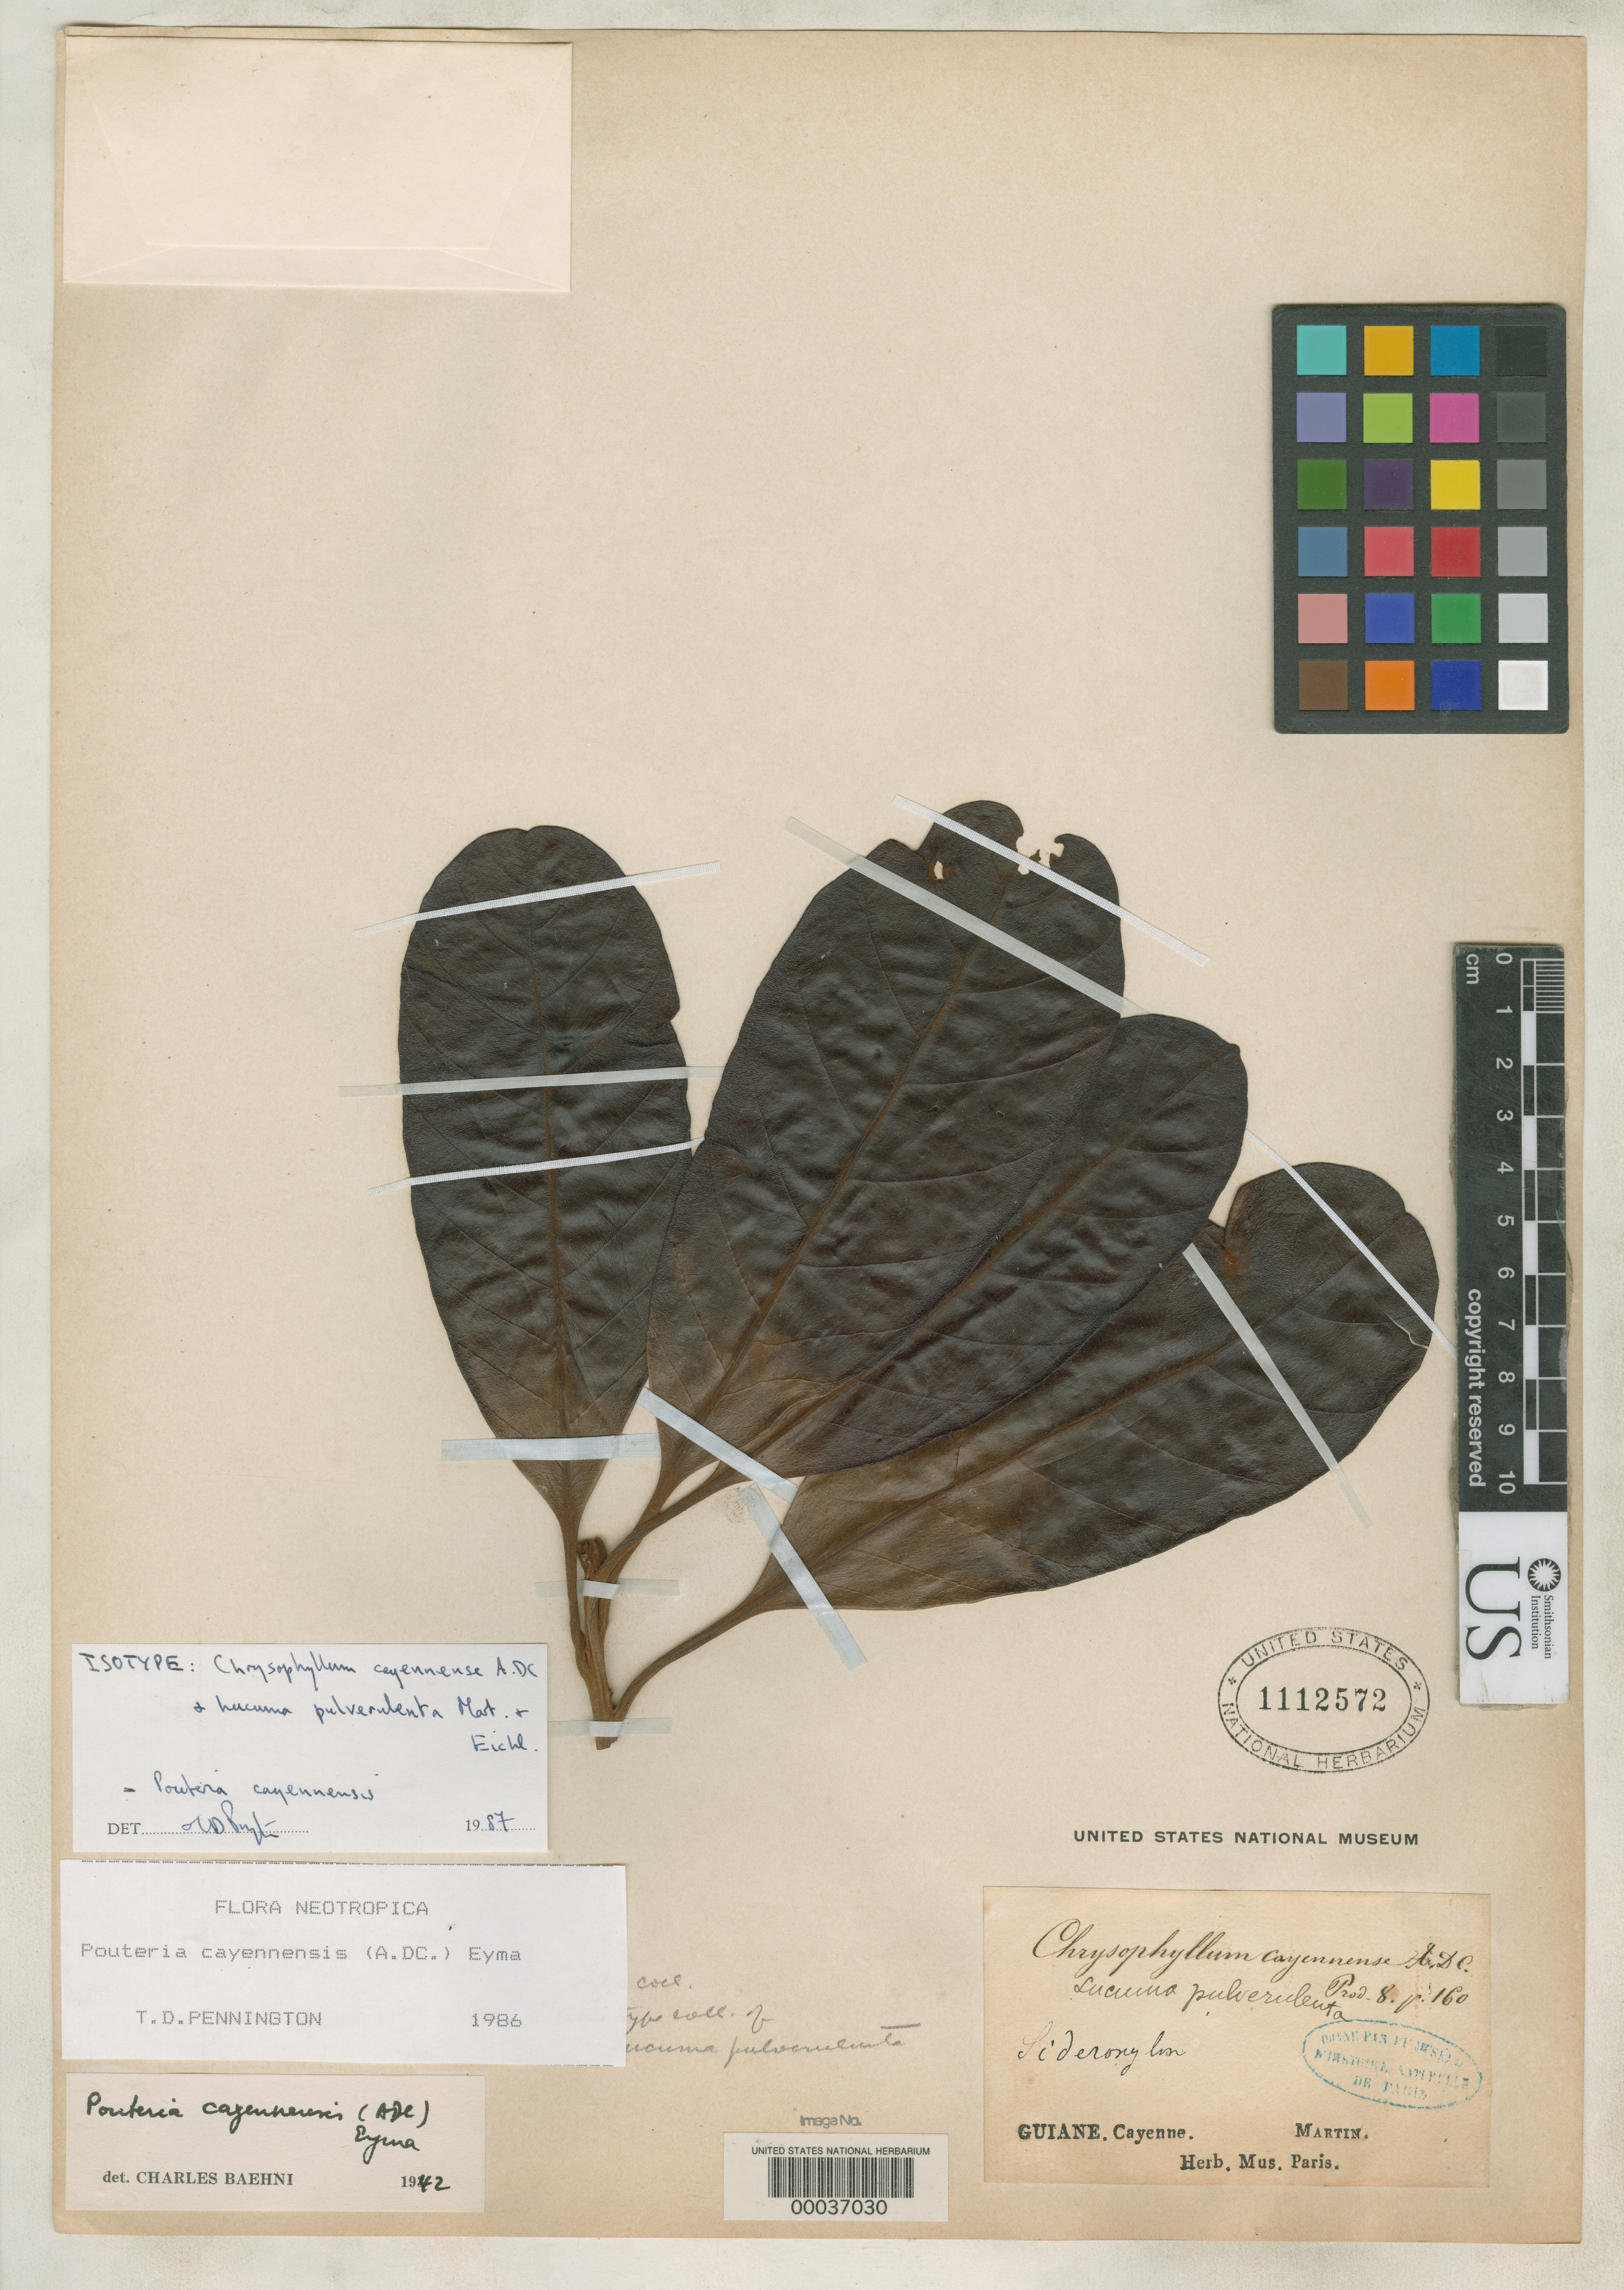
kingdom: Plantae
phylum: Tracheophyta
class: Magnoliopsida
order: Ericales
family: Sapotaceae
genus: Chrysophyllum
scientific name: Chrysophyllum cayennense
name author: A. DC. in DC.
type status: Type Collection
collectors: Martin, --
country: French Guiana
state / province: Cayenne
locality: Cayenne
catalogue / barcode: US 1112572